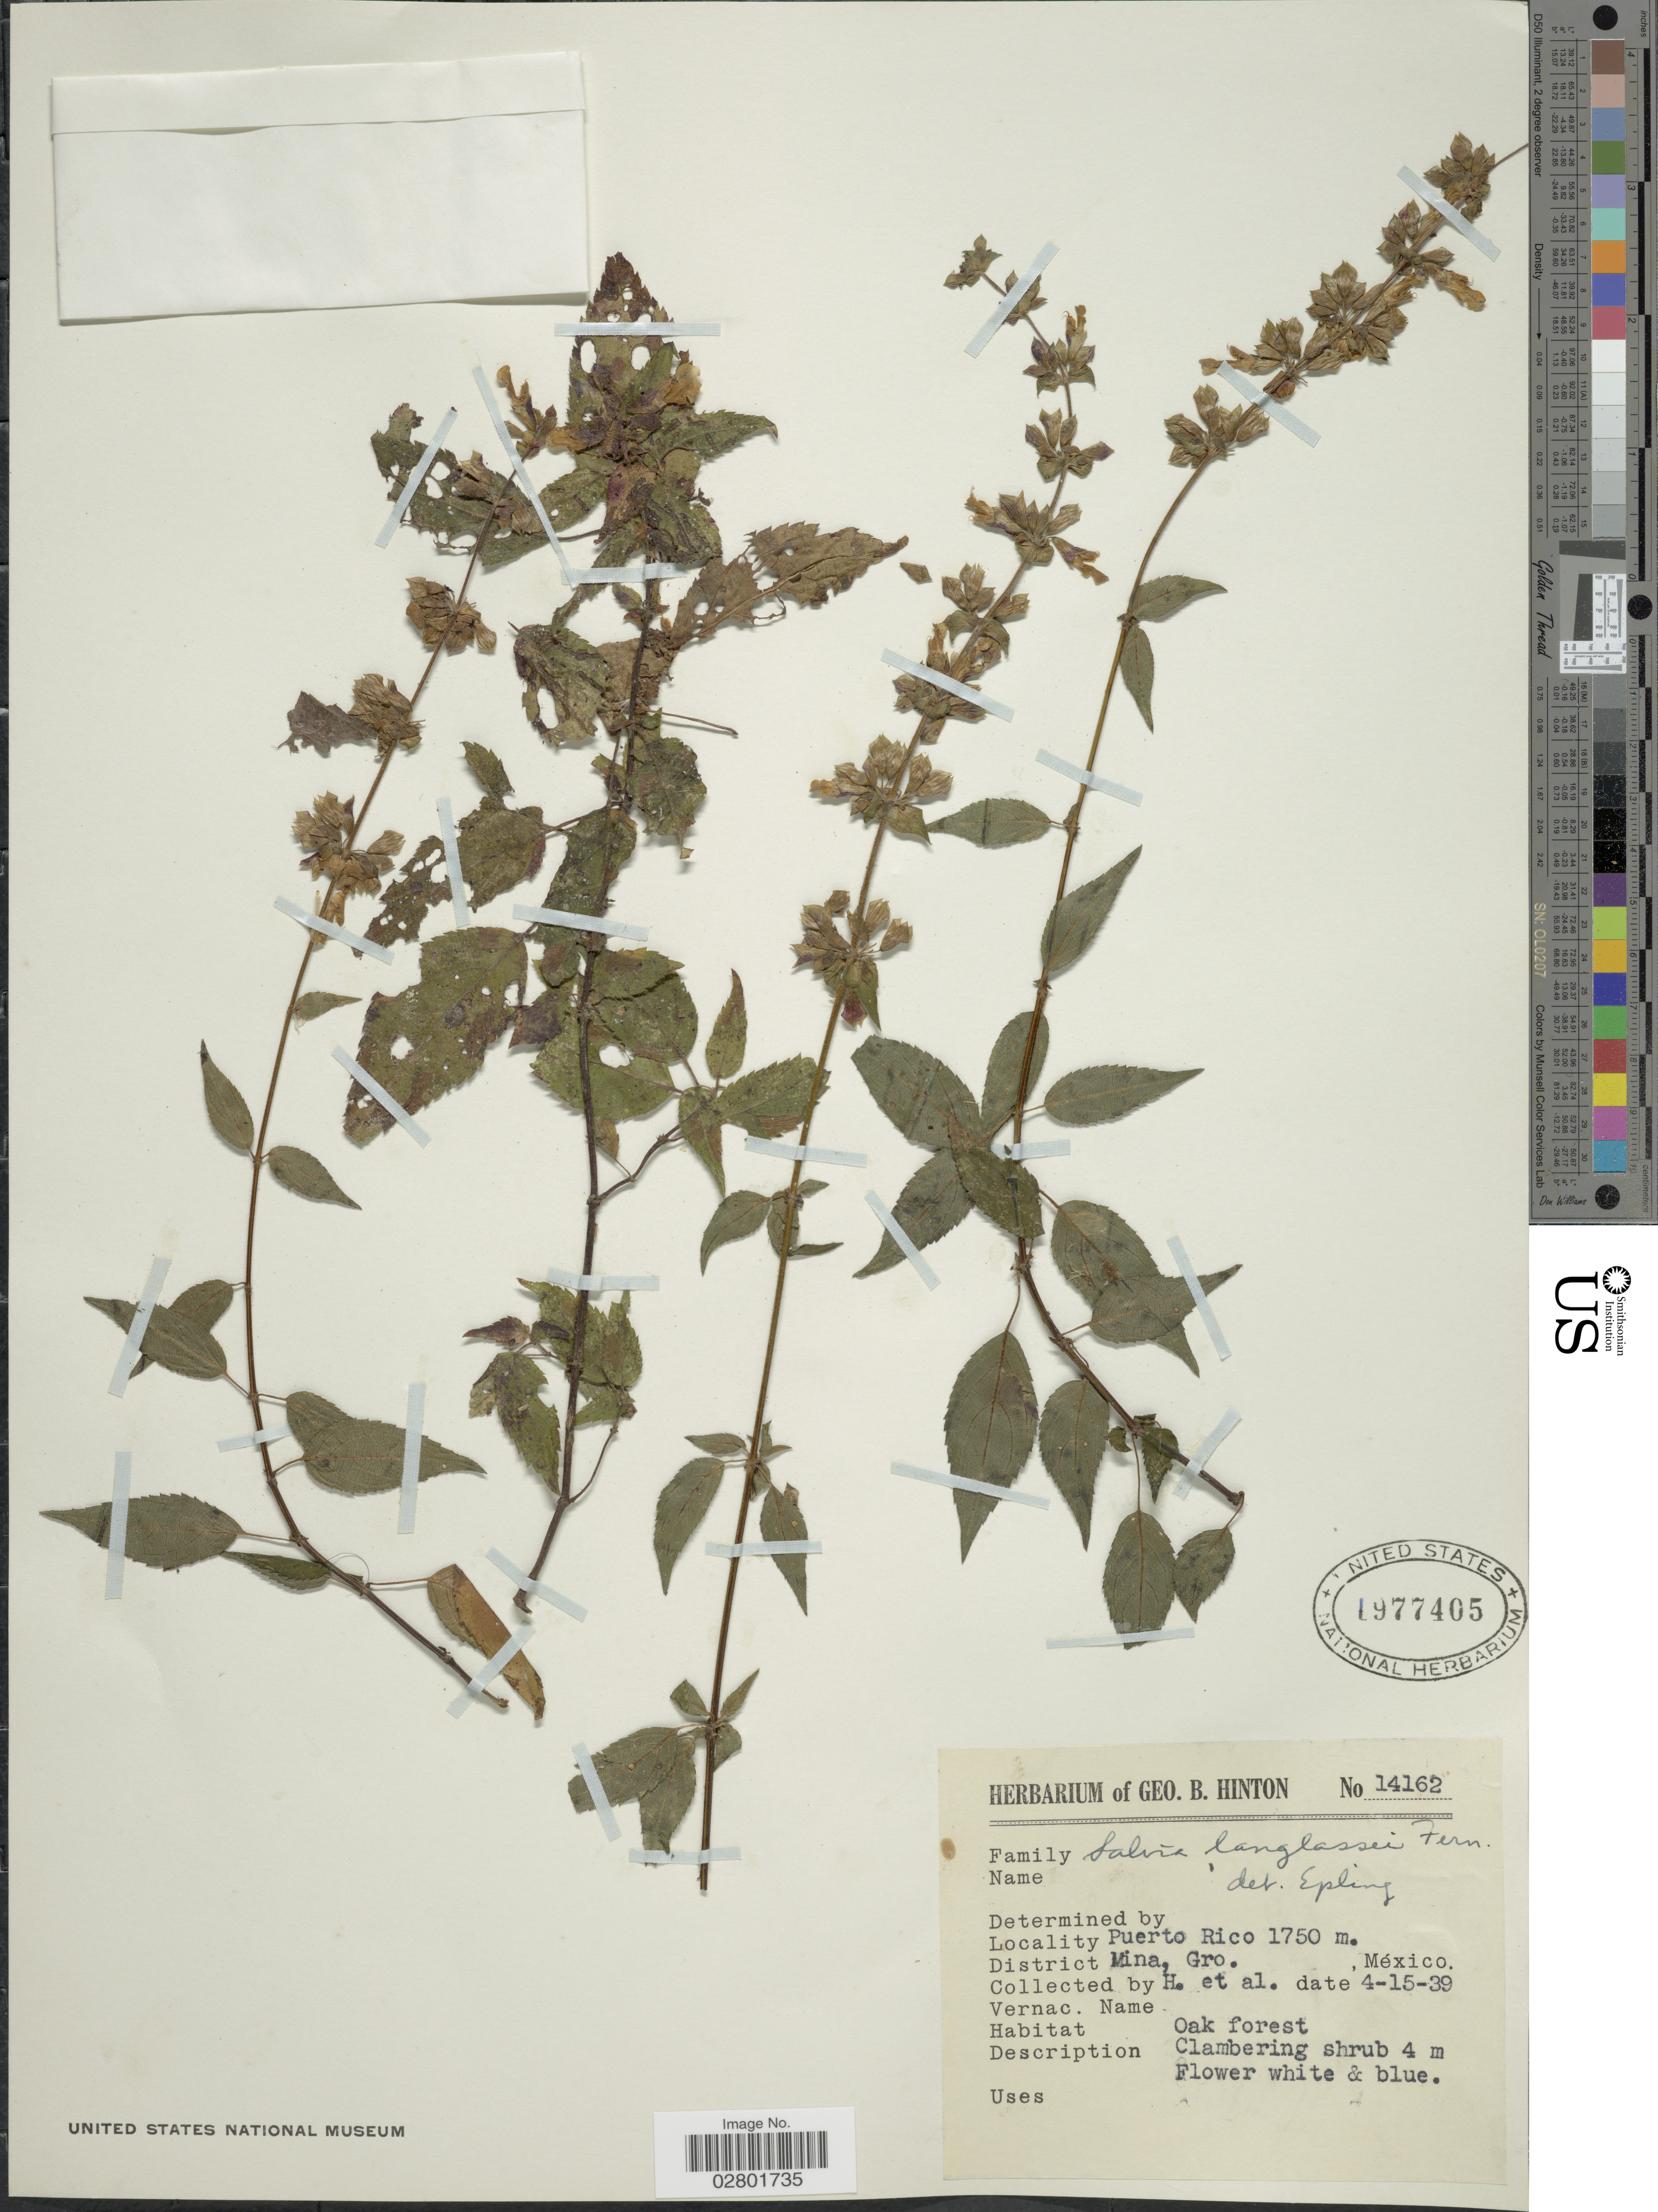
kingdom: Plantae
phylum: Tracheophyta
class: Magnoliopsida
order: Lamiales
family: Lamiaceae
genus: Salvia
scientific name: Salvia langlassei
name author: Fernald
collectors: G. B. Hinton & et al.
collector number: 14162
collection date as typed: Transcribed d/m/y: 15/4/39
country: Mexico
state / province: Guerrero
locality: Puerto Rico, District Mina.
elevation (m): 1750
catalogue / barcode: US 1977405